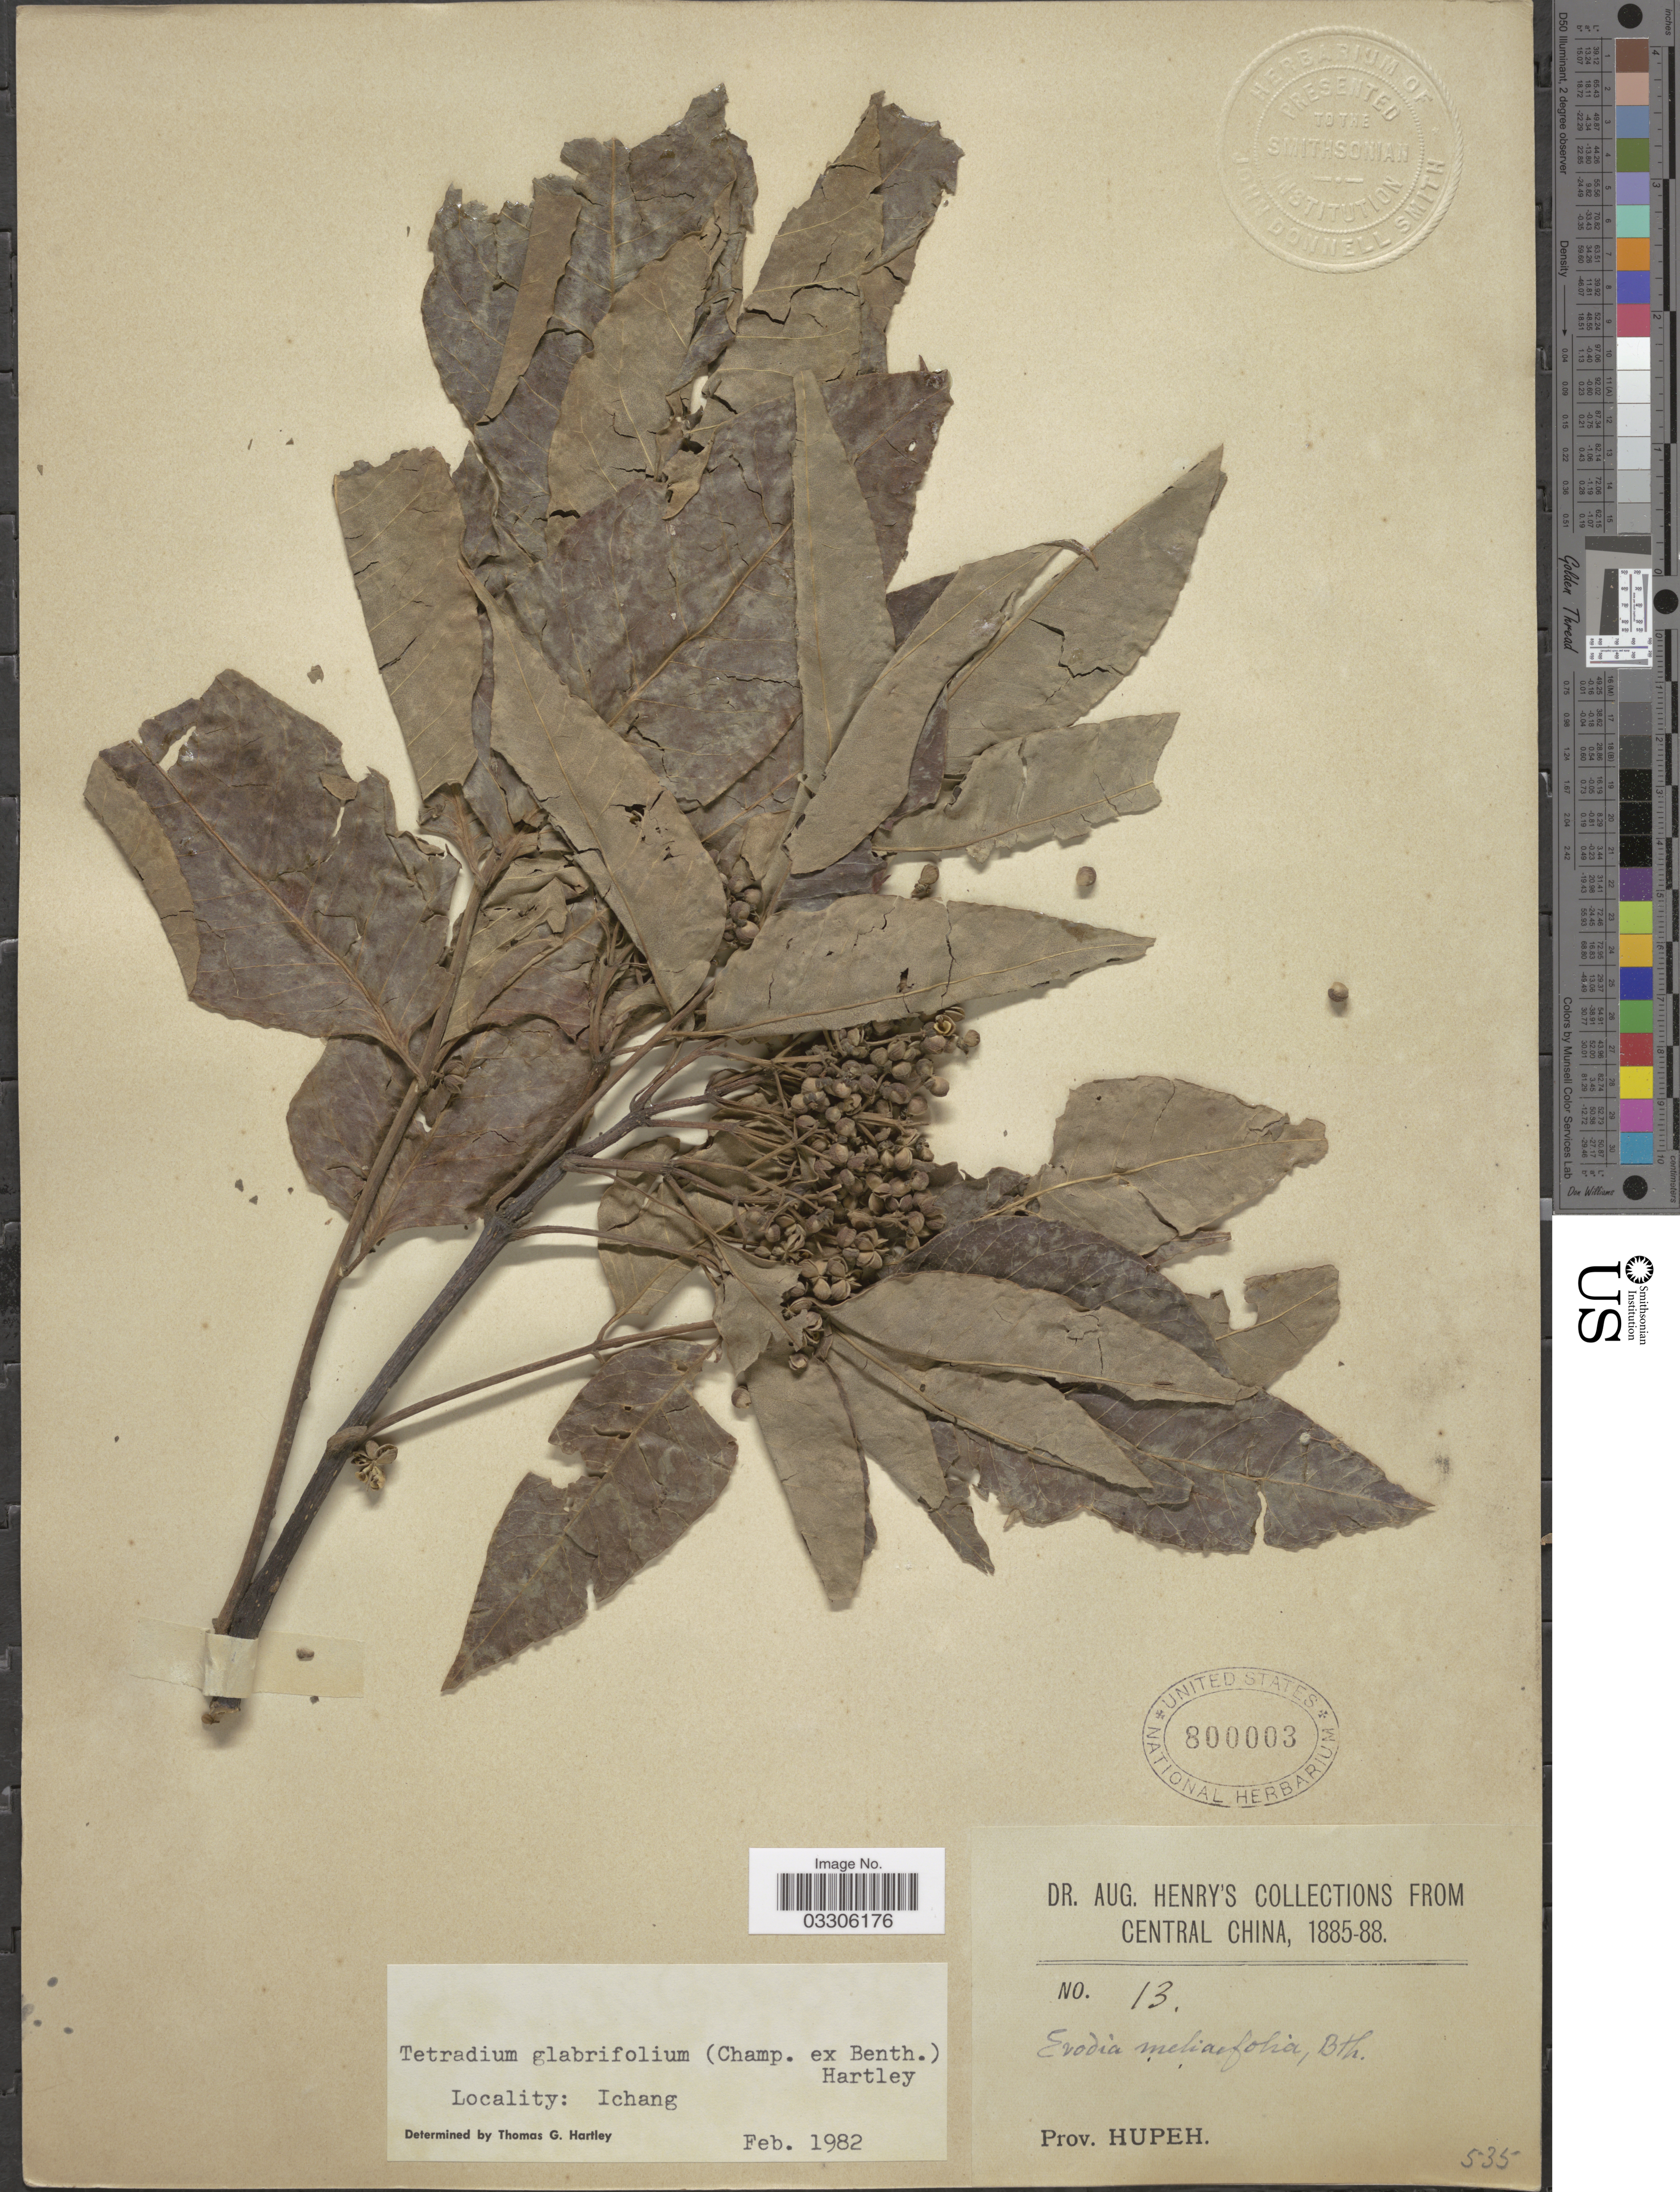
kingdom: Plantae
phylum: Tracheophyta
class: Magnoliopsida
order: Sapindales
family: Rutaceae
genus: Tetradium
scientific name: Tetradium glabrifolium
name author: (Champ. ex Benth.) T.G. Hartley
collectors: A. Henry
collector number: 13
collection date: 1885/1888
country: China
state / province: Hubei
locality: Central China. Prov. Hupeh.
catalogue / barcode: US 800003